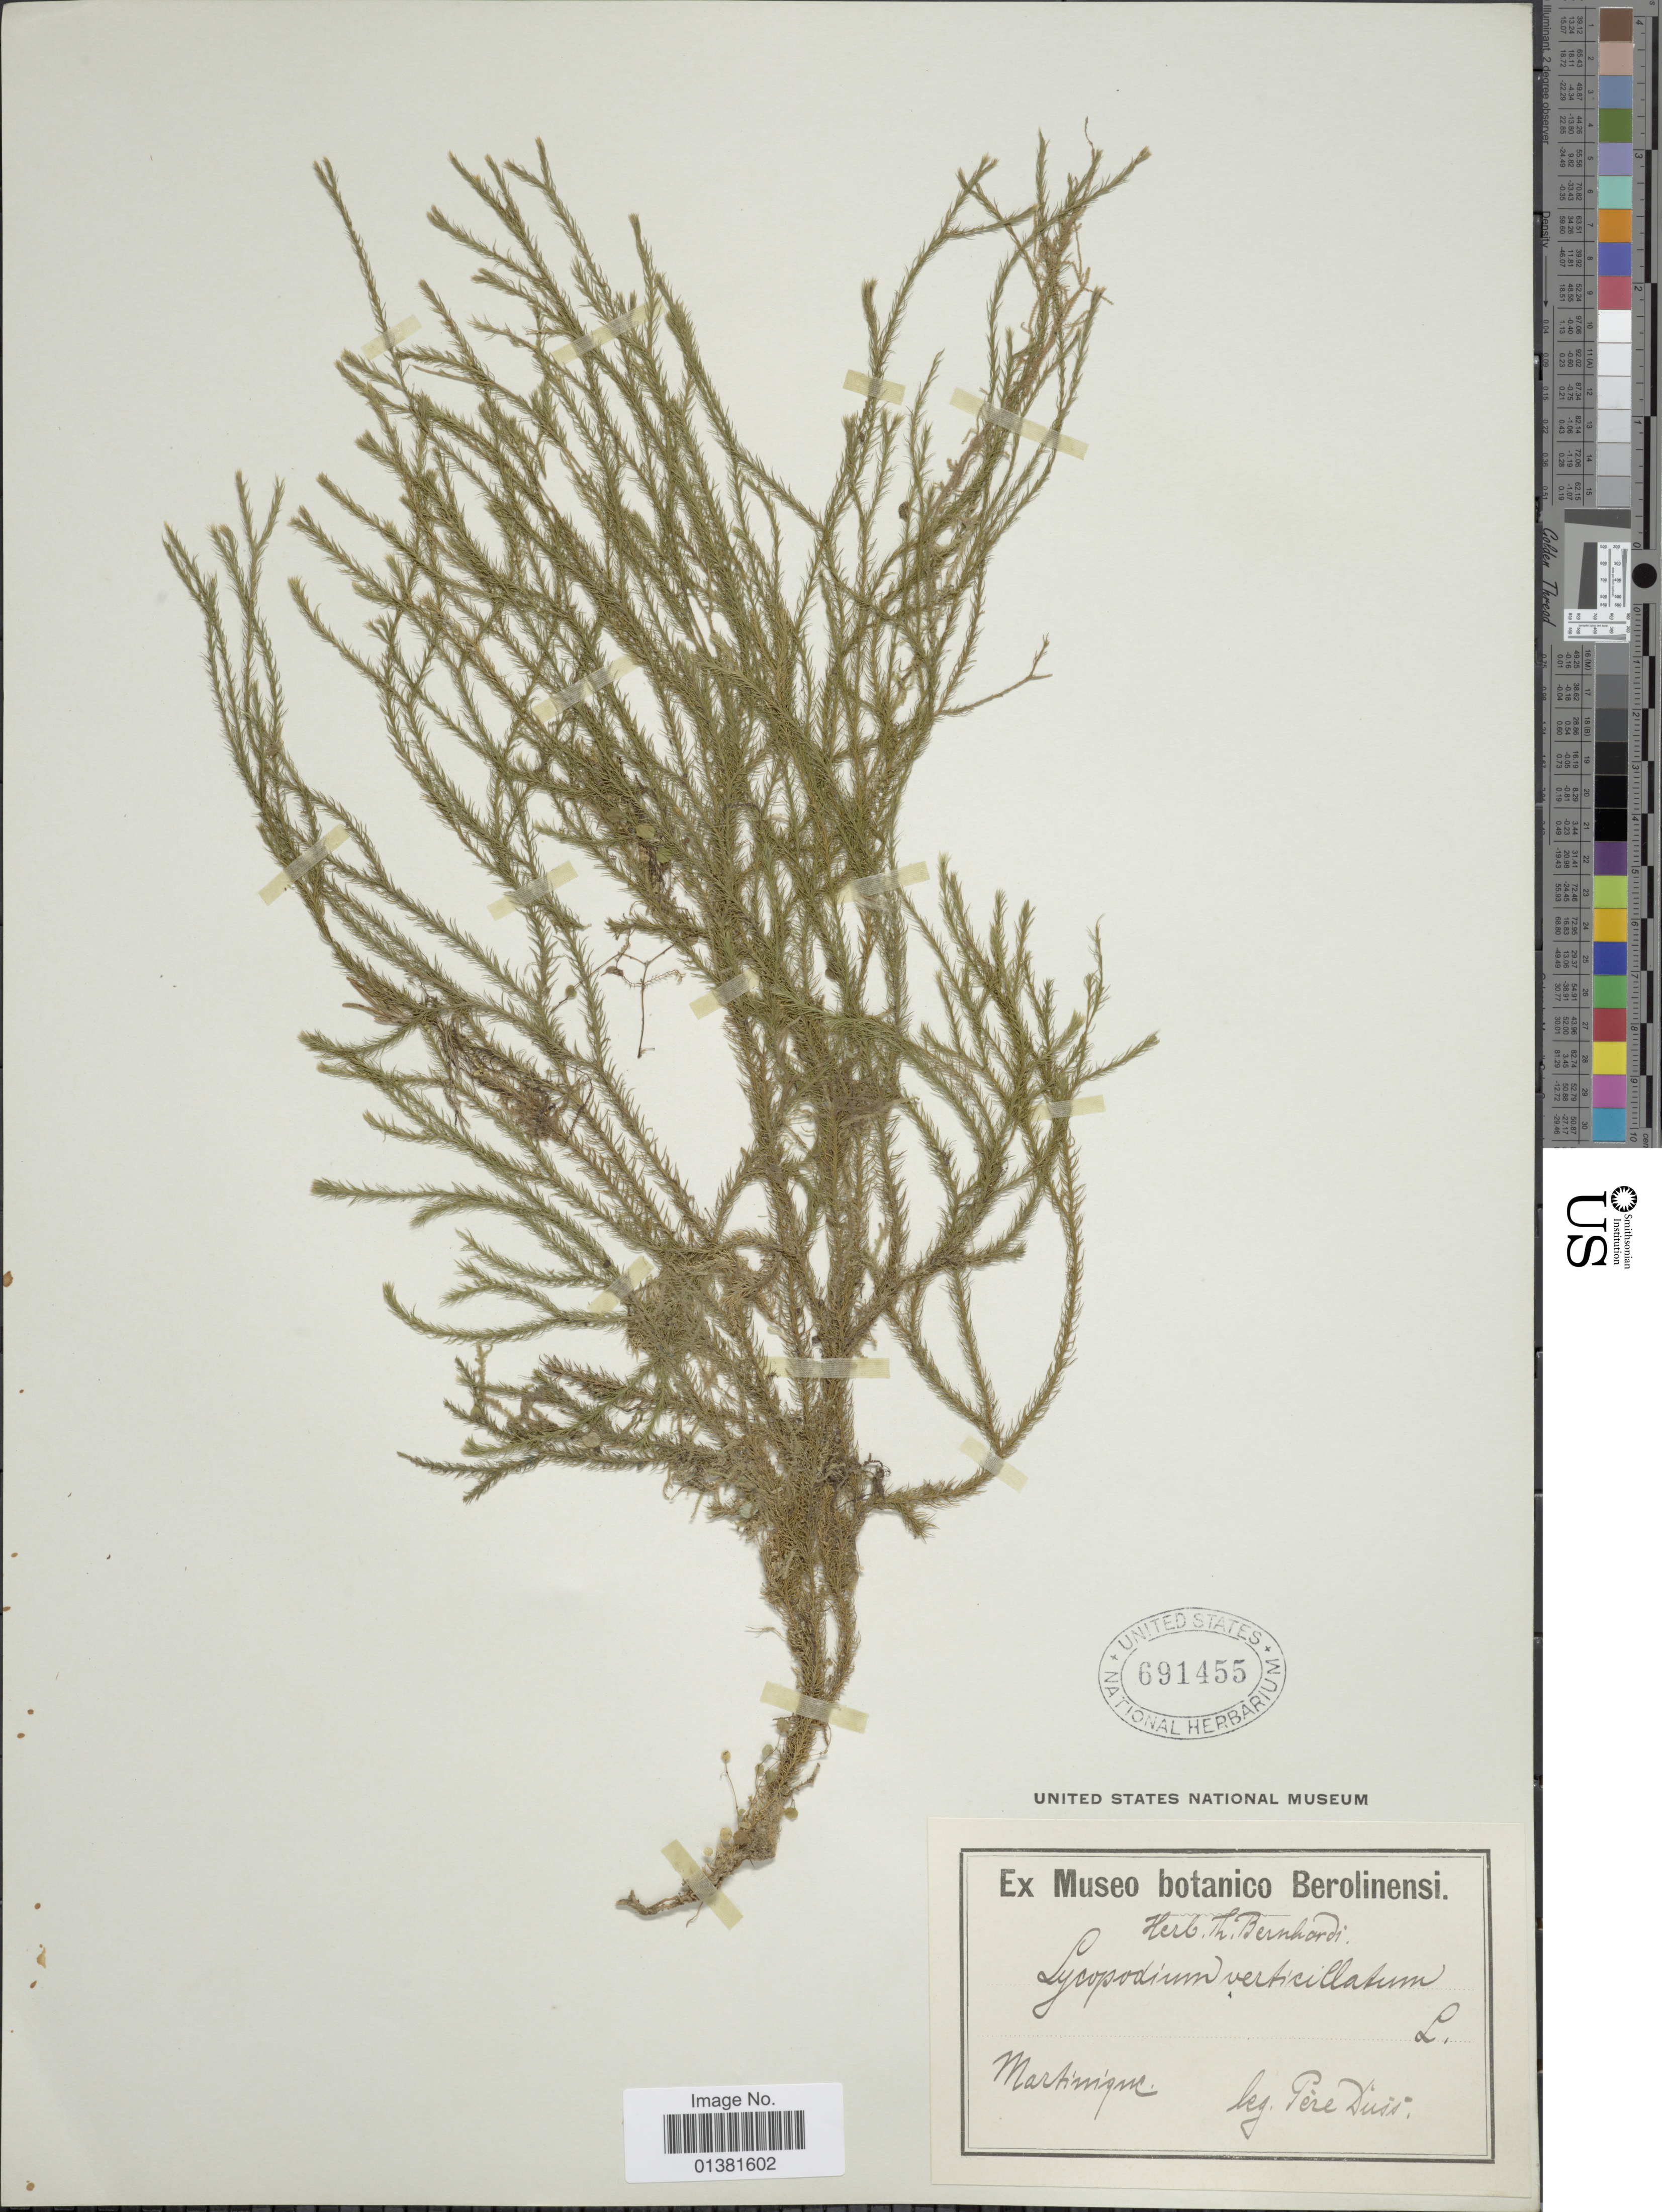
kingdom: Plantae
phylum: Tracheophyta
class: Lycopodiopsida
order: Lycopodiales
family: Lycopodiaceae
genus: Phlegmariurus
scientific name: Phlegmariurus filiformis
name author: (Sw.) W.H. Wagner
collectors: Père Duss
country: Martinique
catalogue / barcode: US 691455